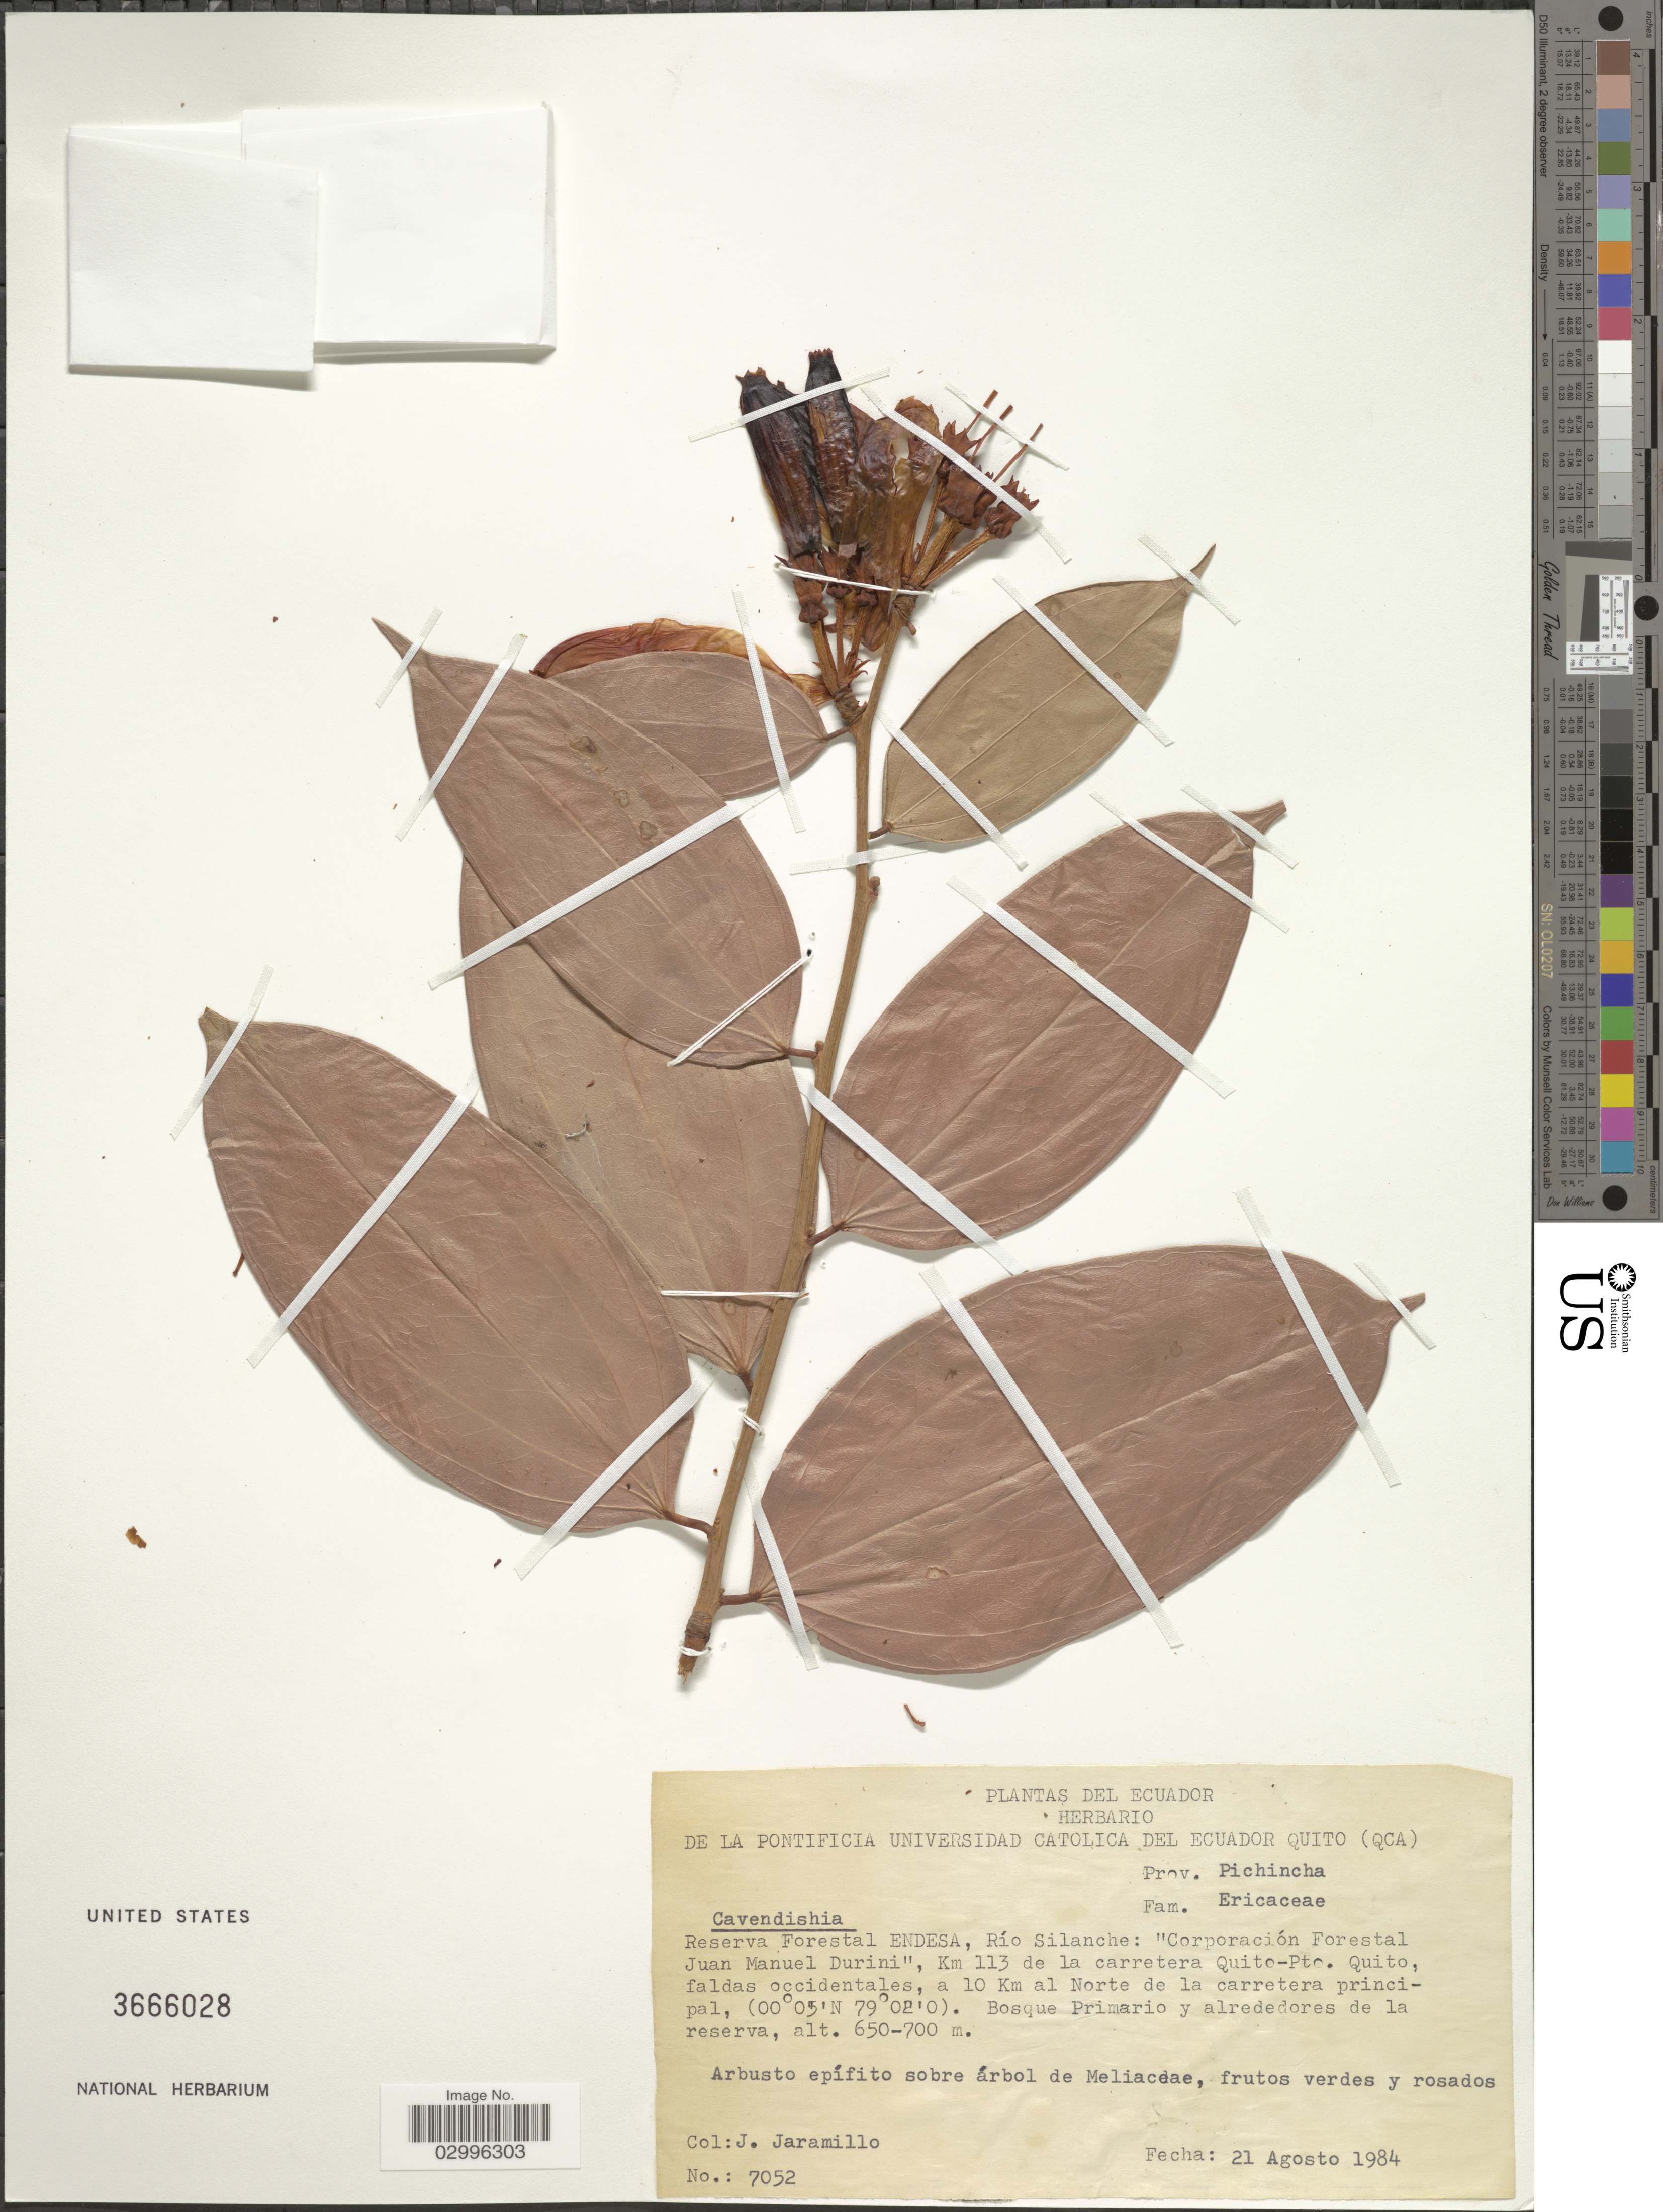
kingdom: Plantae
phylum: Tracheophyta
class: Magnoliopsida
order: Ericales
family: Ericaceae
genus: Cavendishia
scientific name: Cavendishia sp.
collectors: J. Jaramillo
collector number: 7052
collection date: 1984-08-21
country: Ecuador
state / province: Pichincha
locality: Reserva Forestal ENDESA, Río Silanche: "Corporación Forestal Juan Manuel Durini", Km 113 de la carretera Quito-Pto. Quito, faldas occidentales, a 10 Km al Norte de la carretera principal.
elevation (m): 650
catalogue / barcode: US 3666028